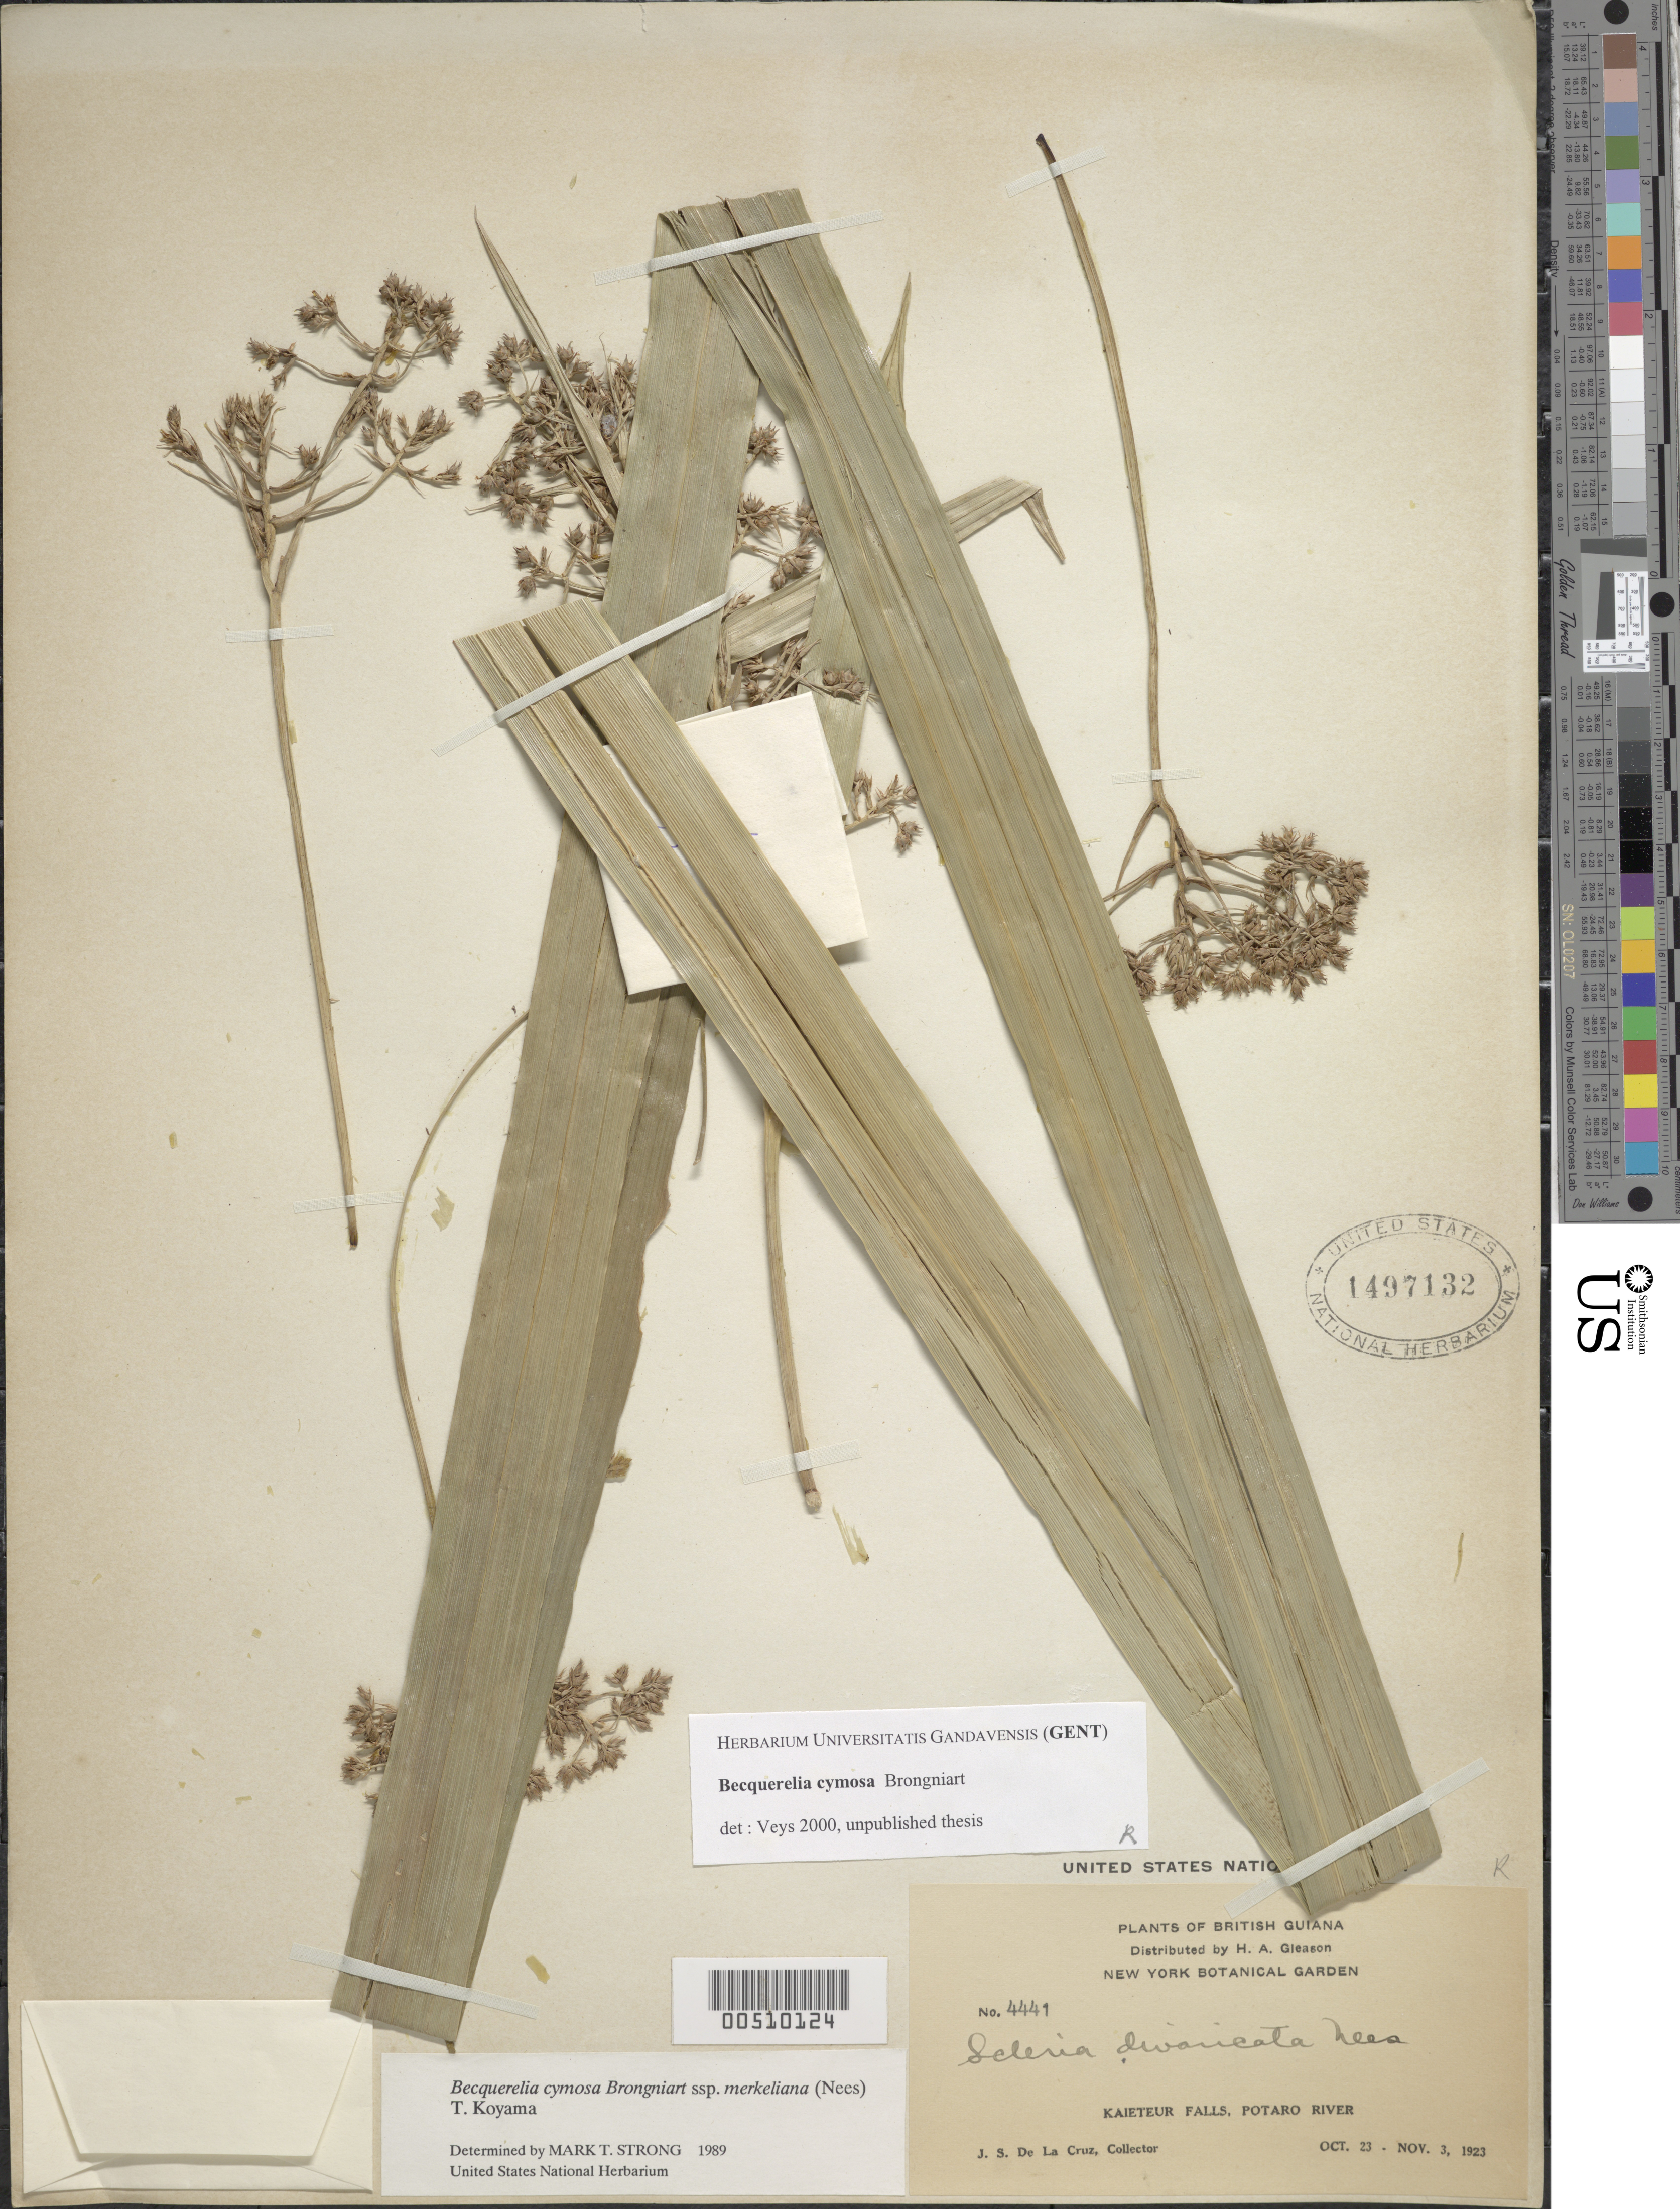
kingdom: Plantae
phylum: Tracheophyta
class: Liliopsida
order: Poales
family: Cyperaceae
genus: Becquerelia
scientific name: Becquerelia cymosa subsp. merkeliana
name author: (Nees) T. Koyama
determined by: Strong, M. T., (US), Smithsonian Institution - National Museum of Natural History (UNITED STATES)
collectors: J. S. de la Cruz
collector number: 4441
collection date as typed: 23 Oct 1923 to 03 Nov 1923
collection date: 1923-10-23/1923-11-03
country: Guyana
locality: Kaieteur Falls, Potaro River.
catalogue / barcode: US 1497132